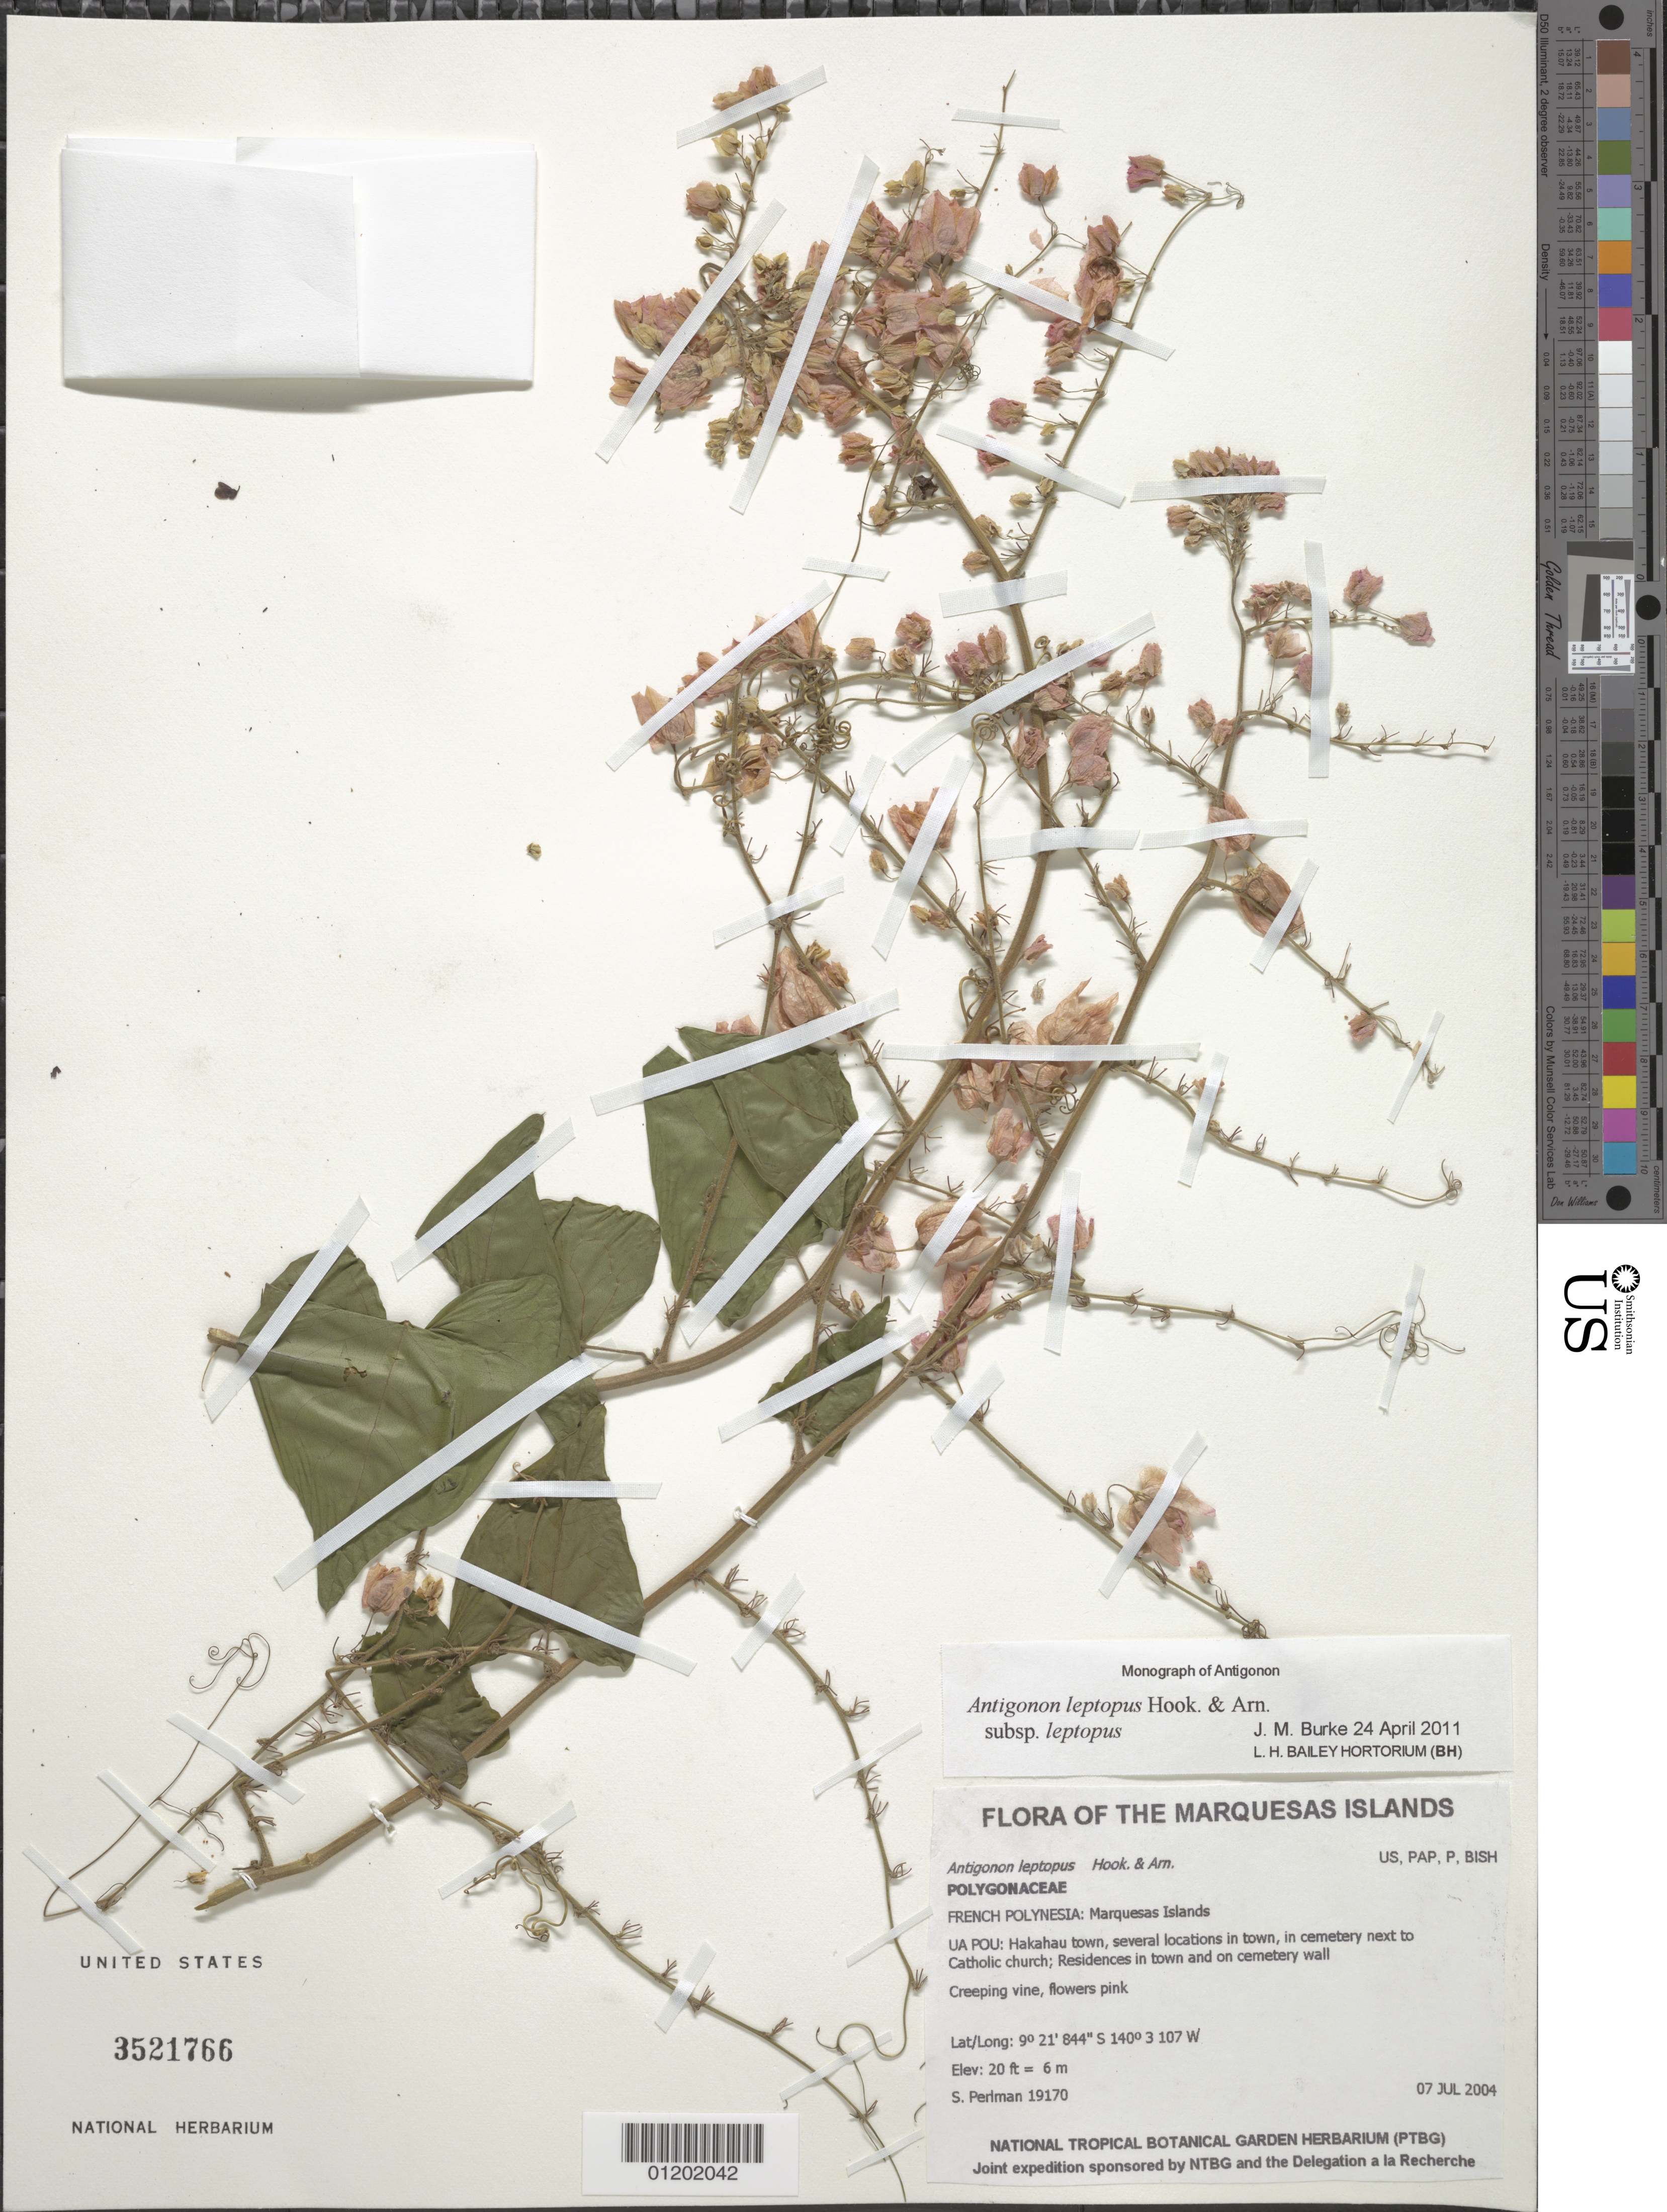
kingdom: Plantae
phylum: Tracheophyta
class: Magnoliopsida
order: Caryophyllales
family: Polygonaceae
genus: Antigonon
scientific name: Antigonon leptopus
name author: Hook. & Arn.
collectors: S. Perlman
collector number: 19170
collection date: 2004-07-07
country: French Polynesia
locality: Marquesas Islands. Ua Pou: Hakahau town, several locations in town, in cemetery next to Catholic church; Residences in town and on cemetery wall.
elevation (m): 6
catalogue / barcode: US 3521766